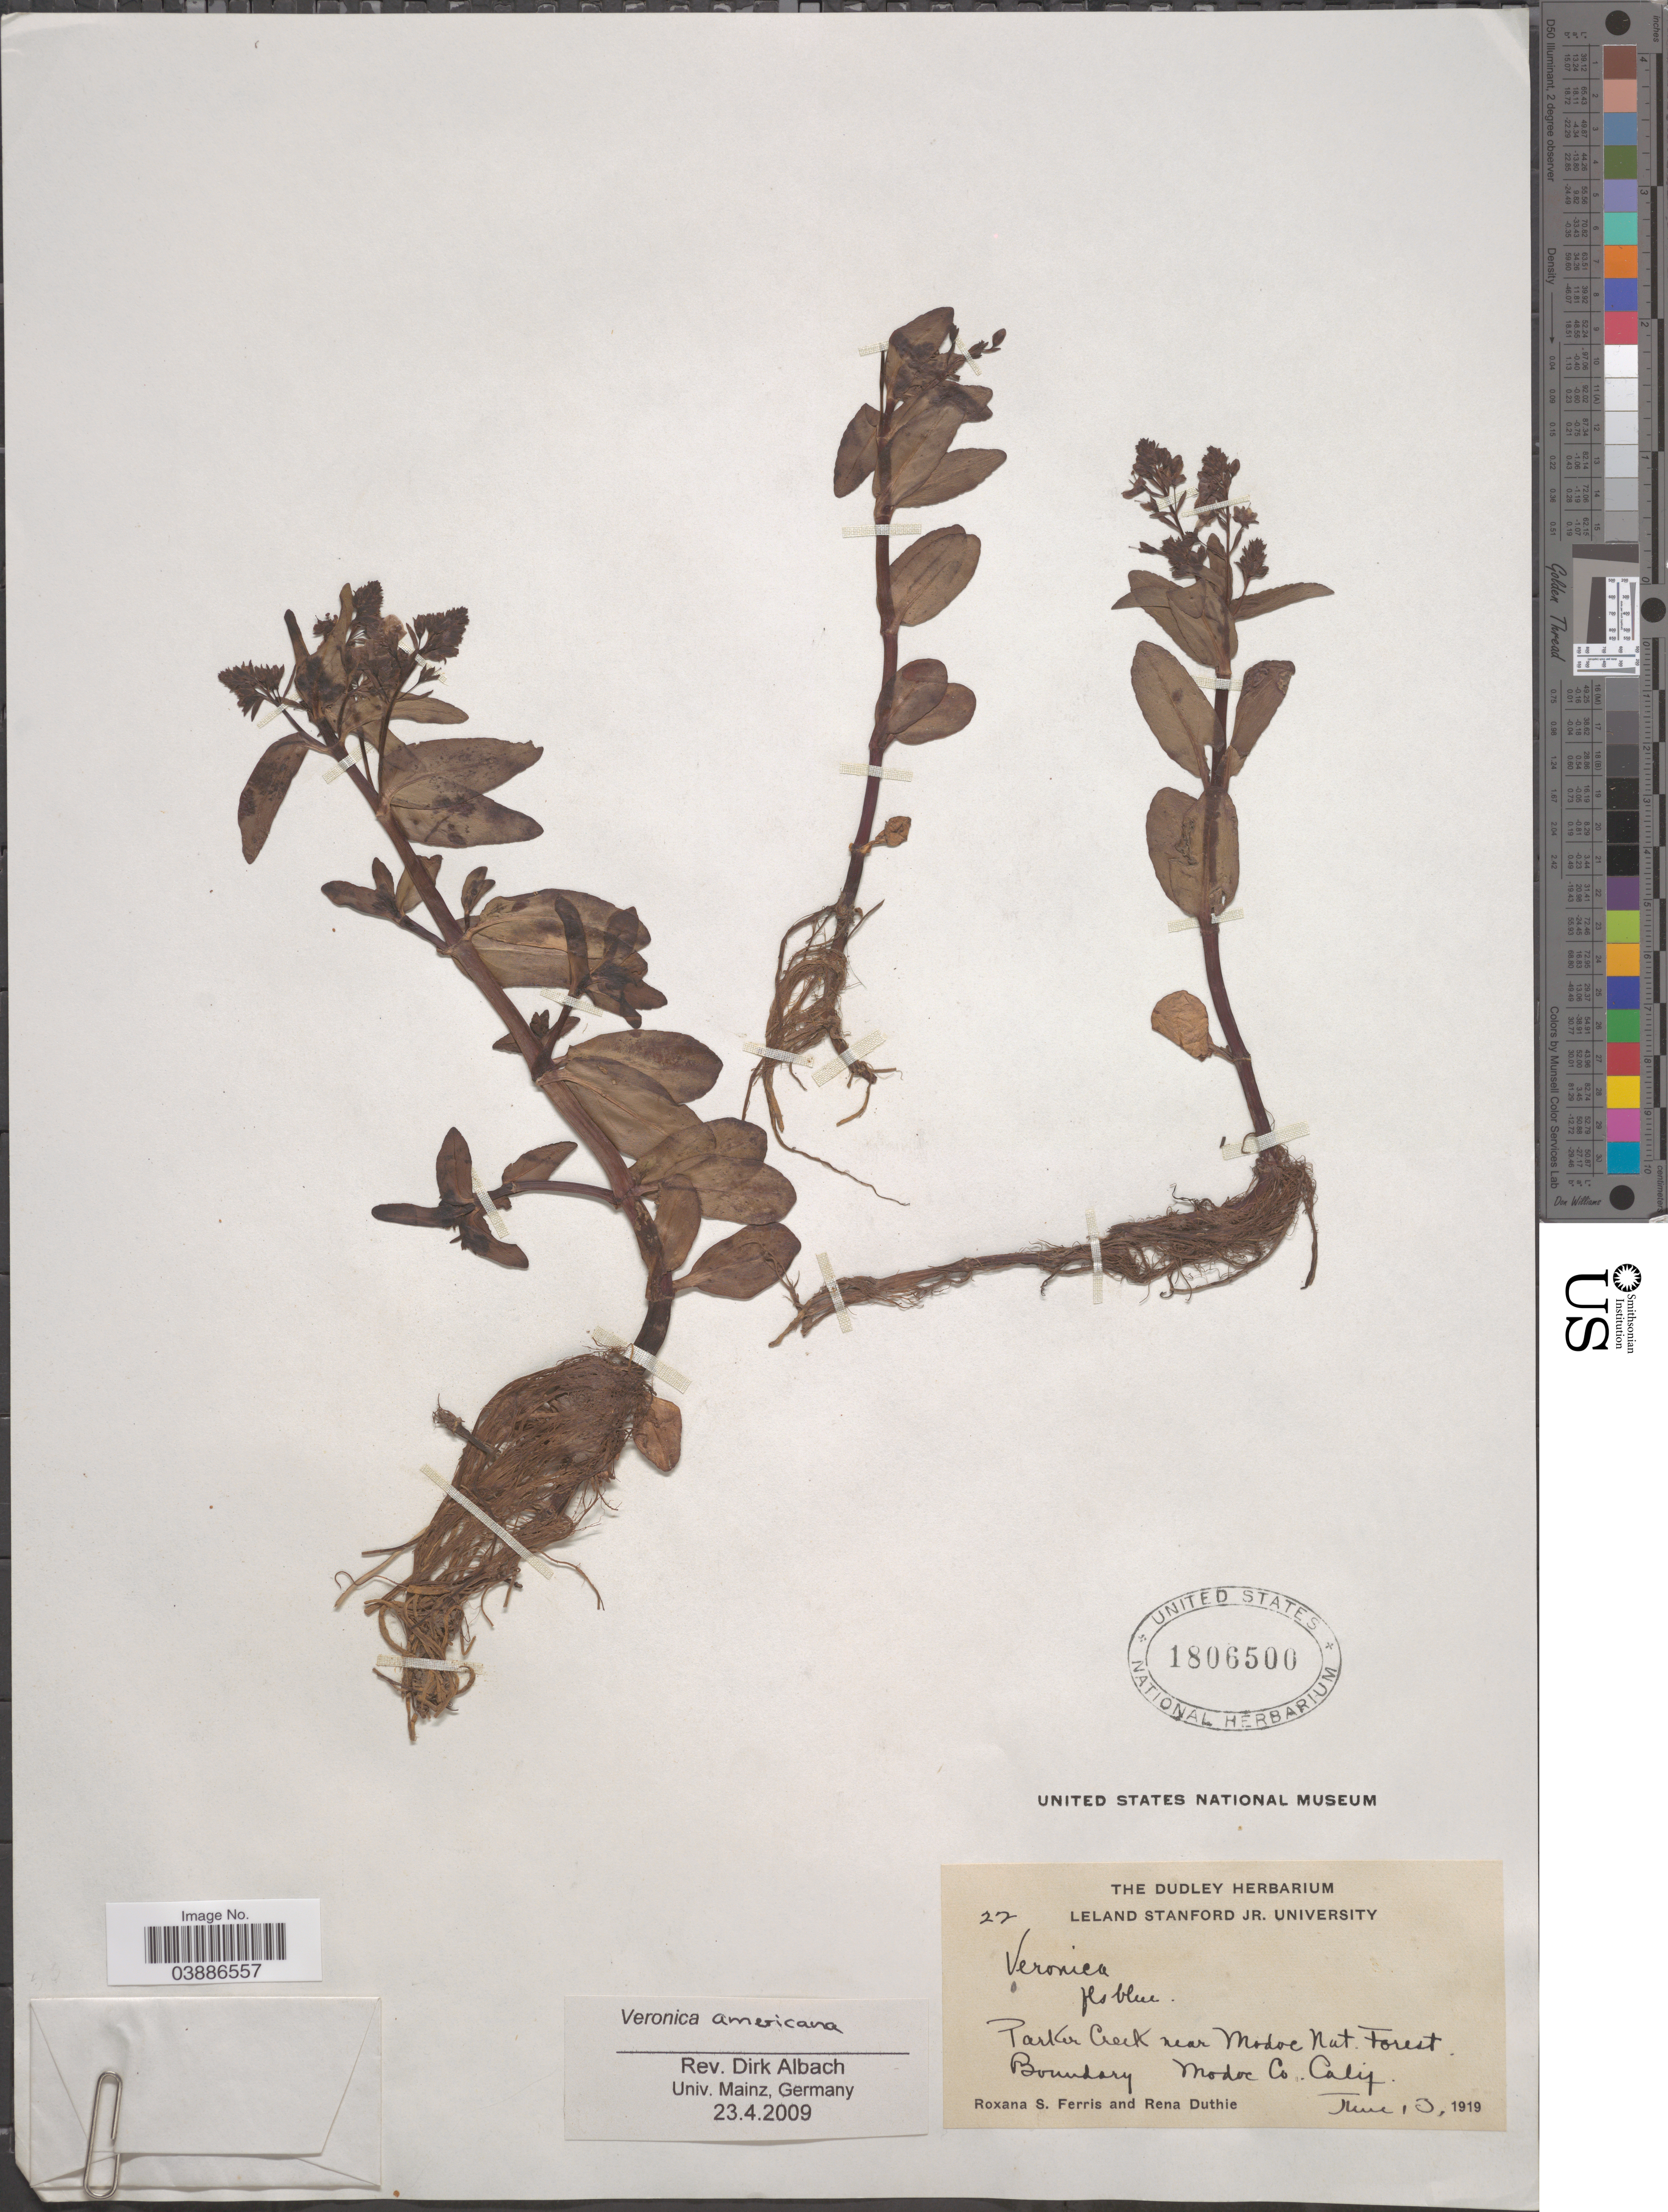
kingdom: Plantae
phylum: Tracheophyta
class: Magnoliopsida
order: Lamiales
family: Plantaginaceae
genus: Veronica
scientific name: Veronica americana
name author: Schwein. ex Benth.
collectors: R. S. Ferris & R. Duthie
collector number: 22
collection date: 1919-06-13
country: United States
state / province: California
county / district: Modoc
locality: Parker Creek near Modoc Nat. Forest. Boundary Modoc Co.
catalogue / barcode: US 1806500